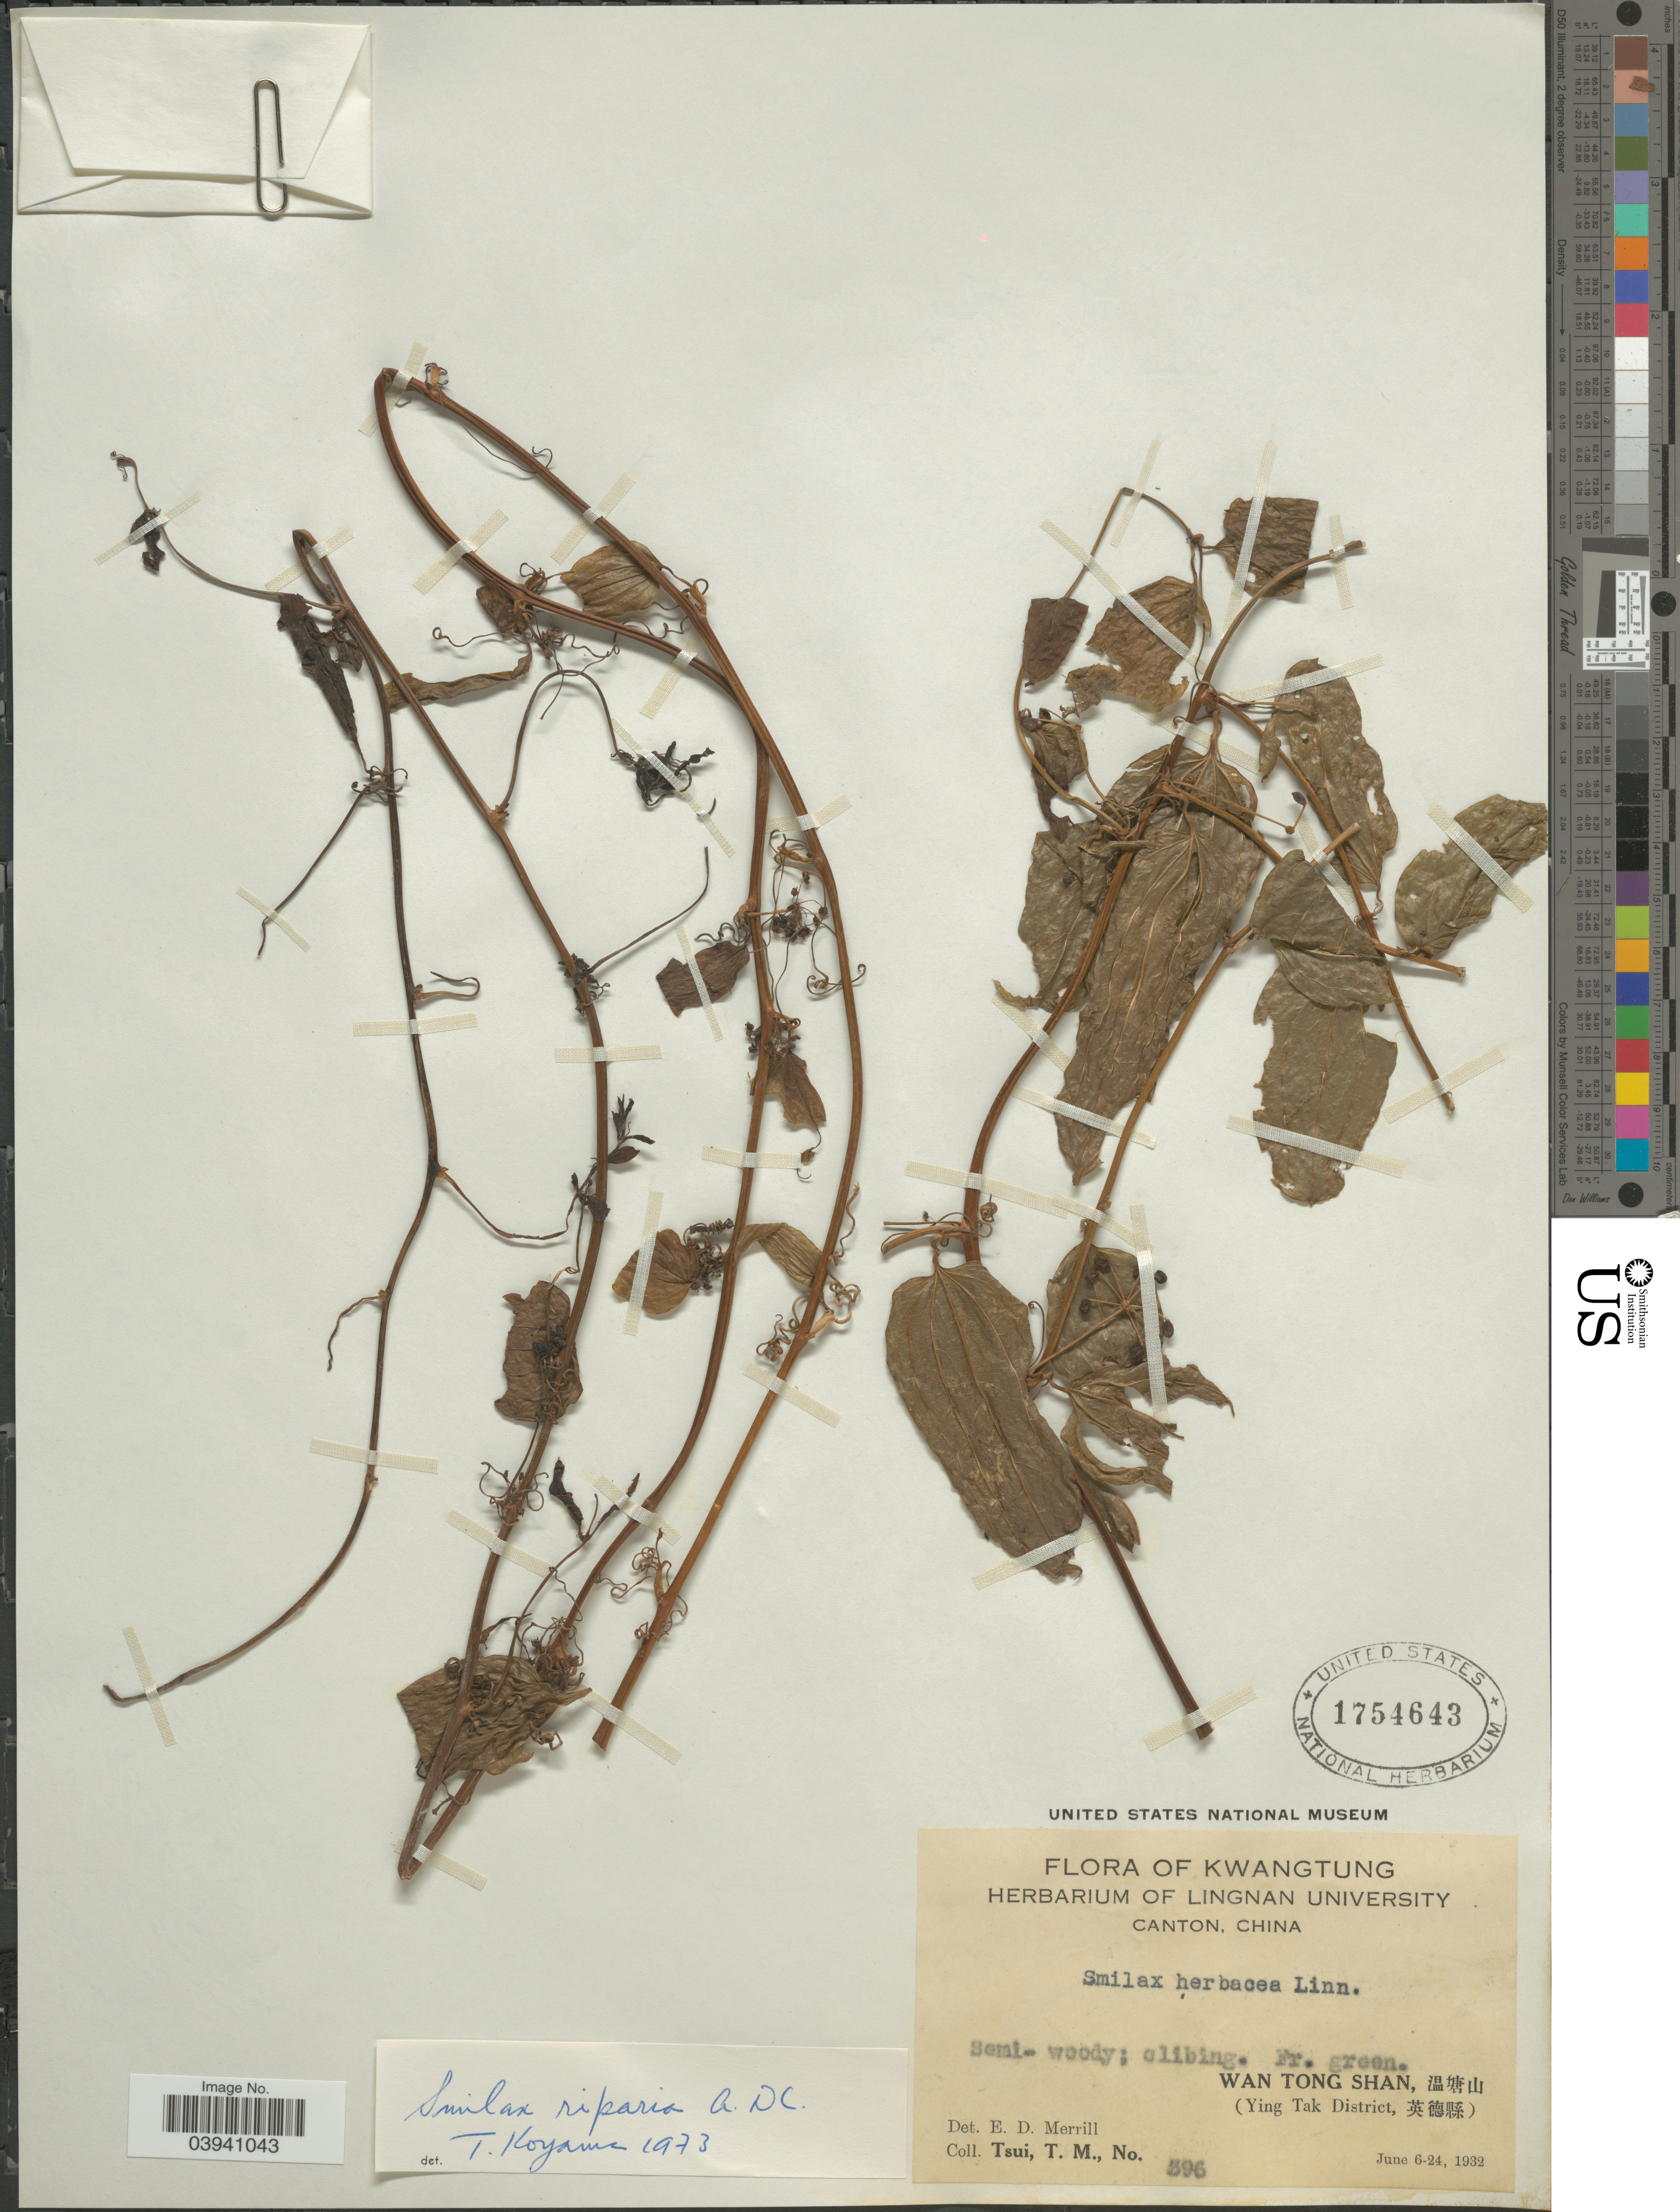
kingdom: Plantae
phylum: Tracheophyta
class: Liliopsida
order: Liliales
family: Smilacaceae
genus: Smilax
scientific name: Smilax riparia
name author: A. DC.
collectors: T. Tsui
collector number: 396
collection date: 1932-06-06/1932-06-24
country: China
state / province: Guangdong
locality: Kwangtung. Wan Tong Shan, X. (Ying Tak District, X).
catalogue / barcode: US 1754643